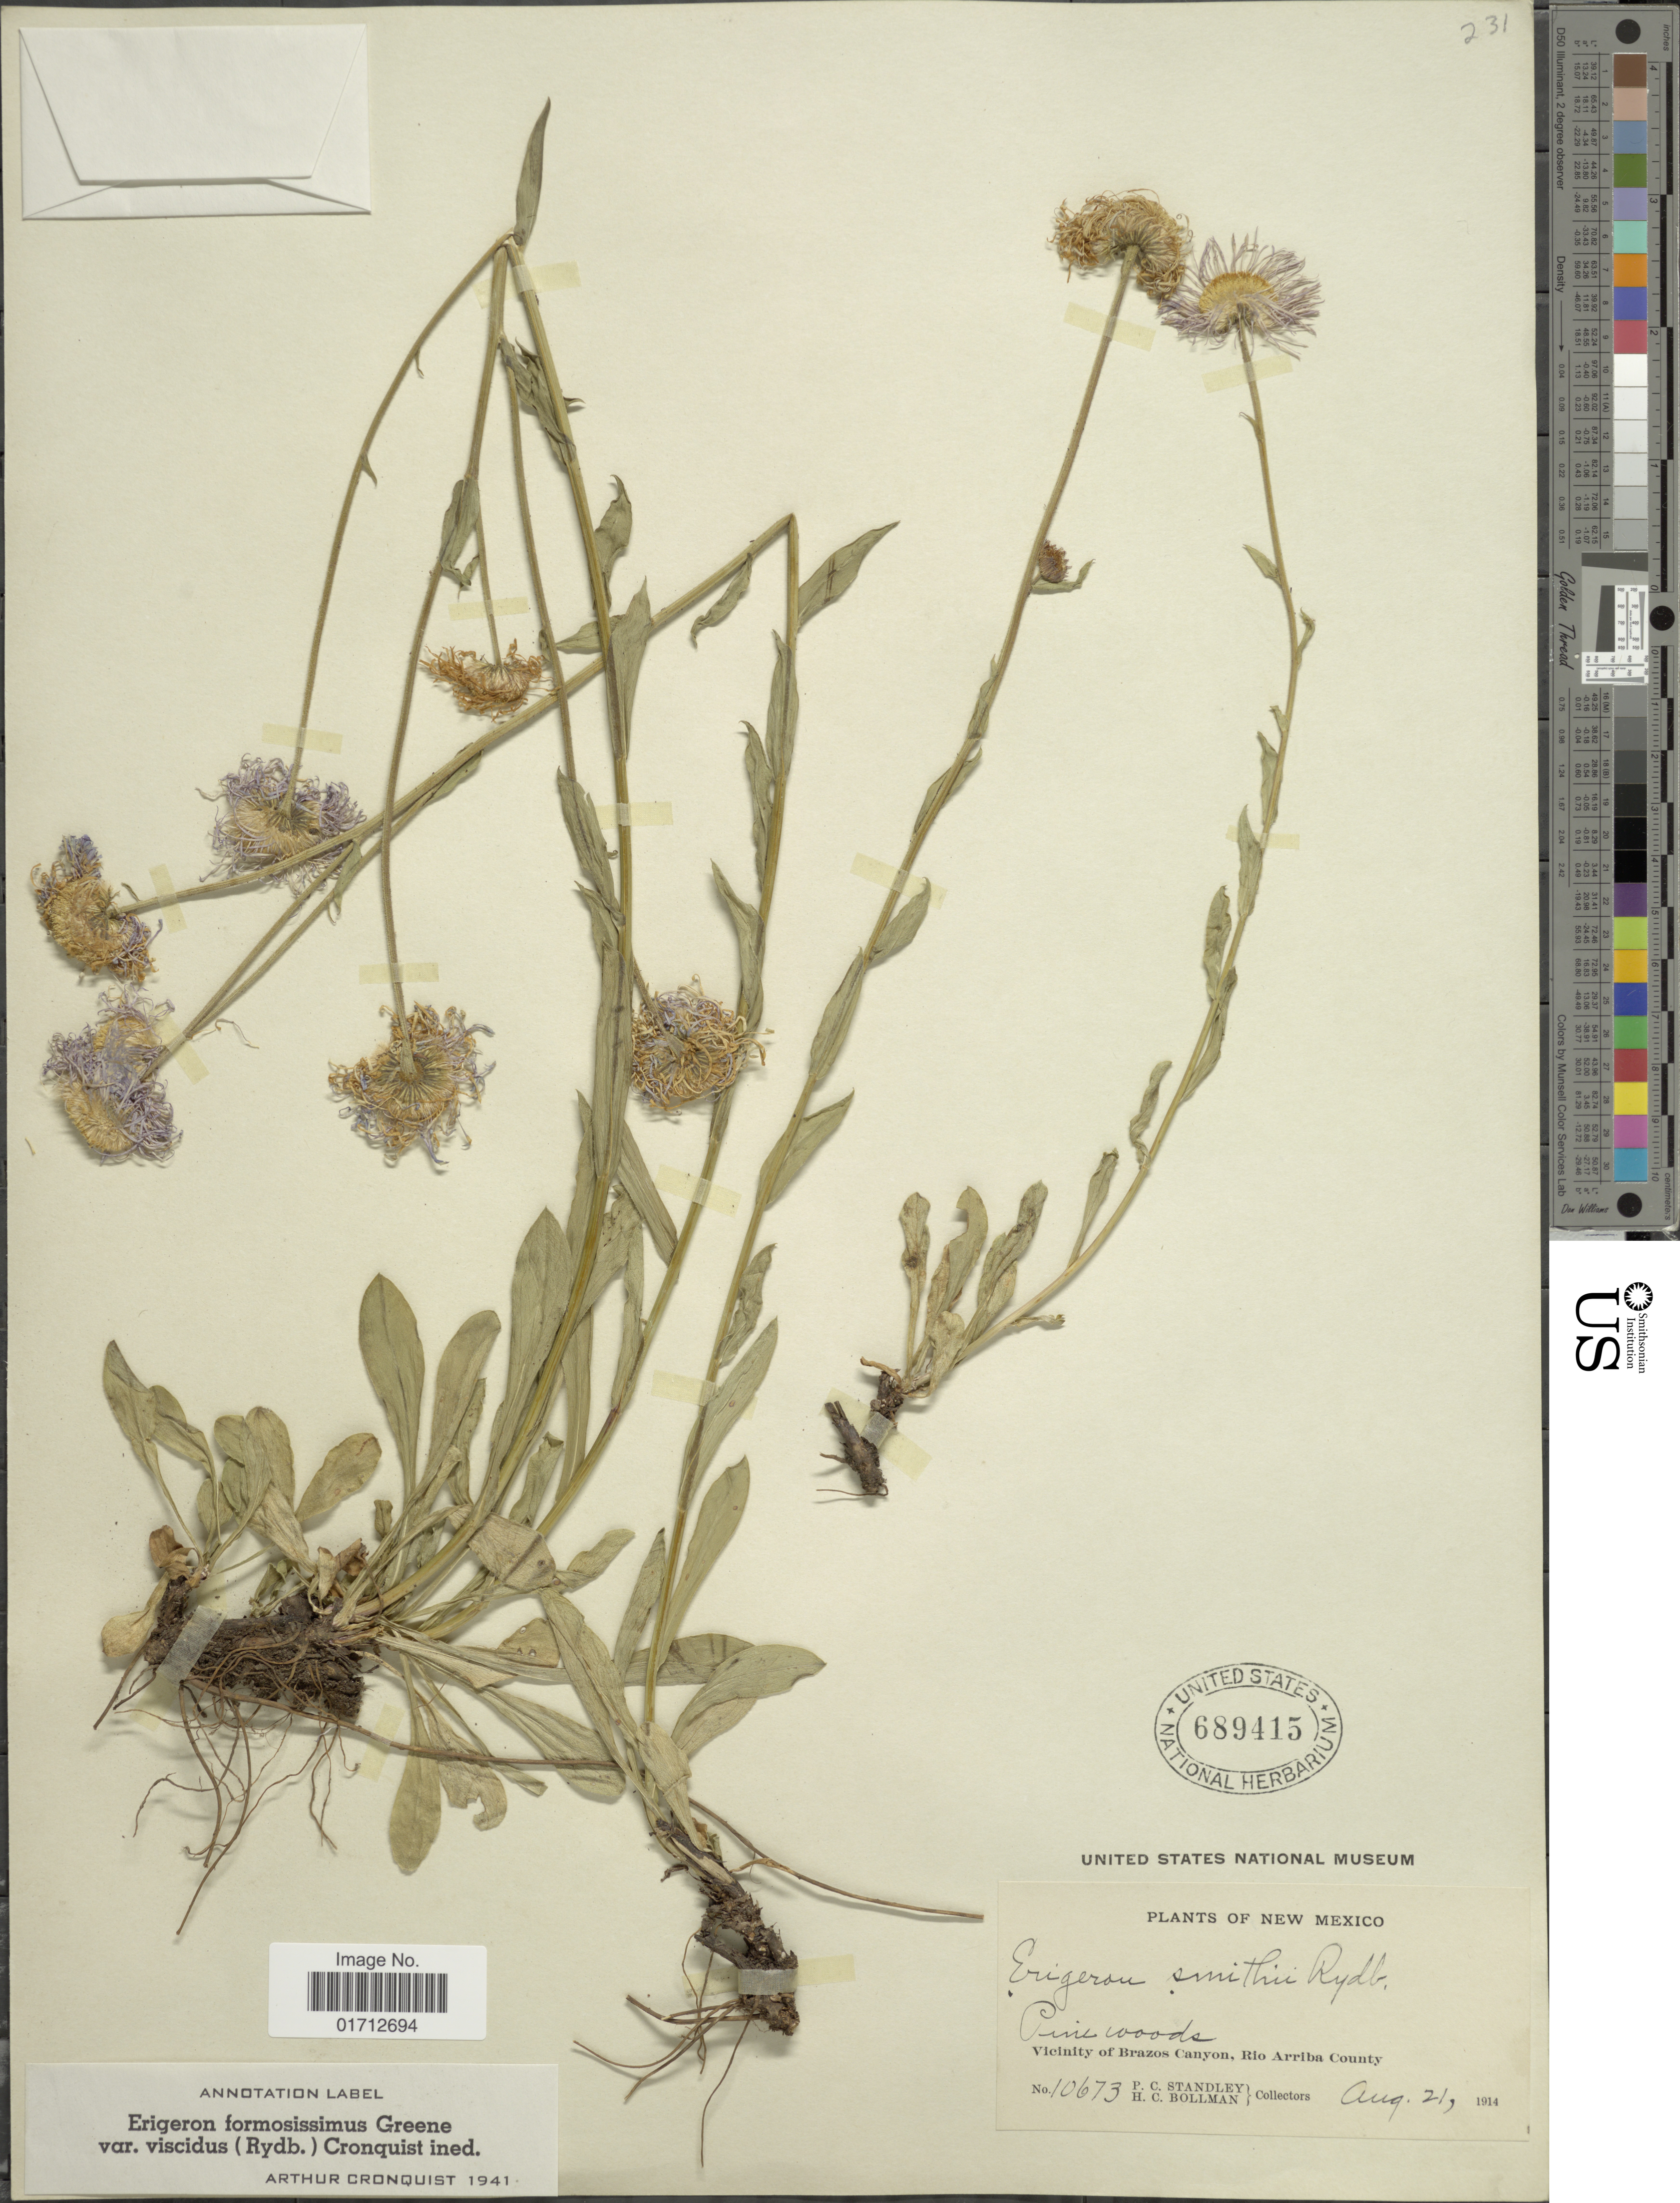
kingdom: Plantae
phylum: Tracheophyta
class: Magnoliopsida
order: Asterales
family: Asteraceae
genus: Erigeron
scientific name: Erigeron formosissimus var. viscidus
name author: (Rydb.) Cronq.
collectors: P. C. Standley & H. C. Bollman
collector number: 10673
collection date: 1914-08-21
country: United States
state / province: New Mexico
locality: Vicinity of Brazos Canyon, Rio Arriba County.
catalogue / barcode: US 689415